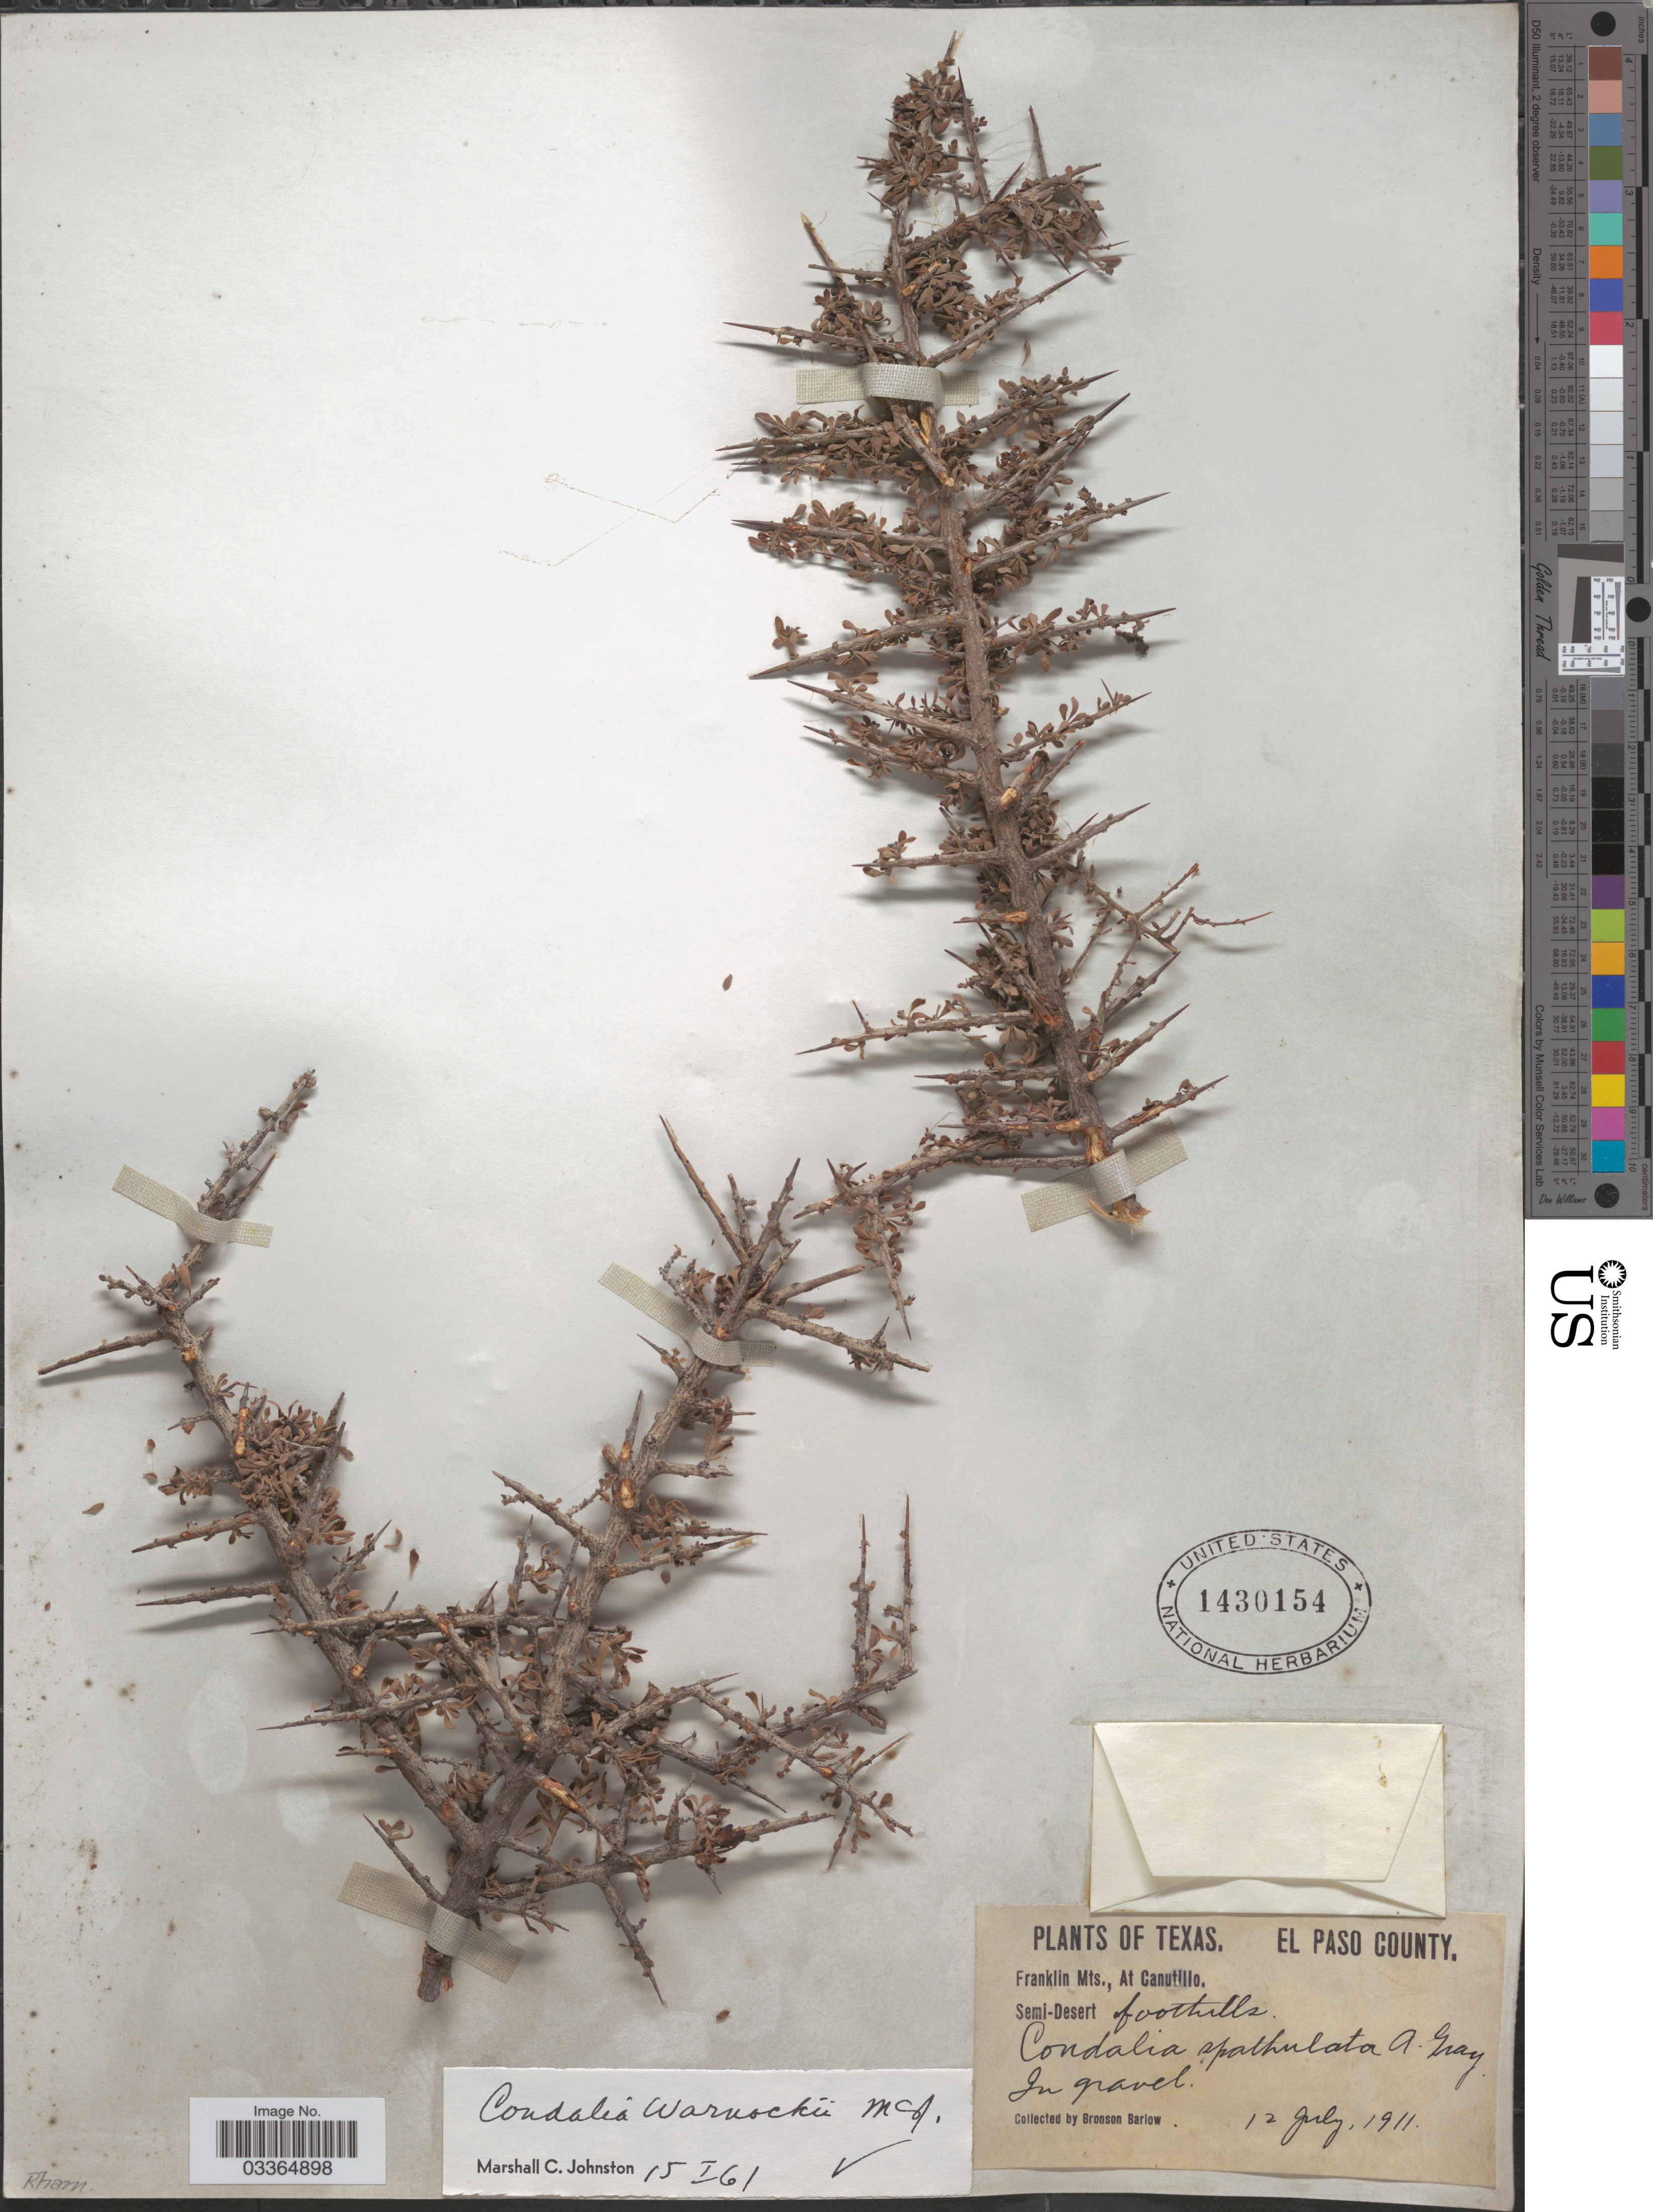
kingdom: Plantae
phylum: Tracheophyta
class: Magnoliopsida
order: Rosales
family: Rhamnaceae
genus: Condalia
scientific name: Condalia warnockii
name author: M.C. Johnst.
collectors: Barlow, B.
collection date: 1911-07-12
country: United States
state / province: Texas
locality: El Paso County. Franklin Mts., At Canutillo. Semi-Desert.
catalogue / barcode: US 1430154